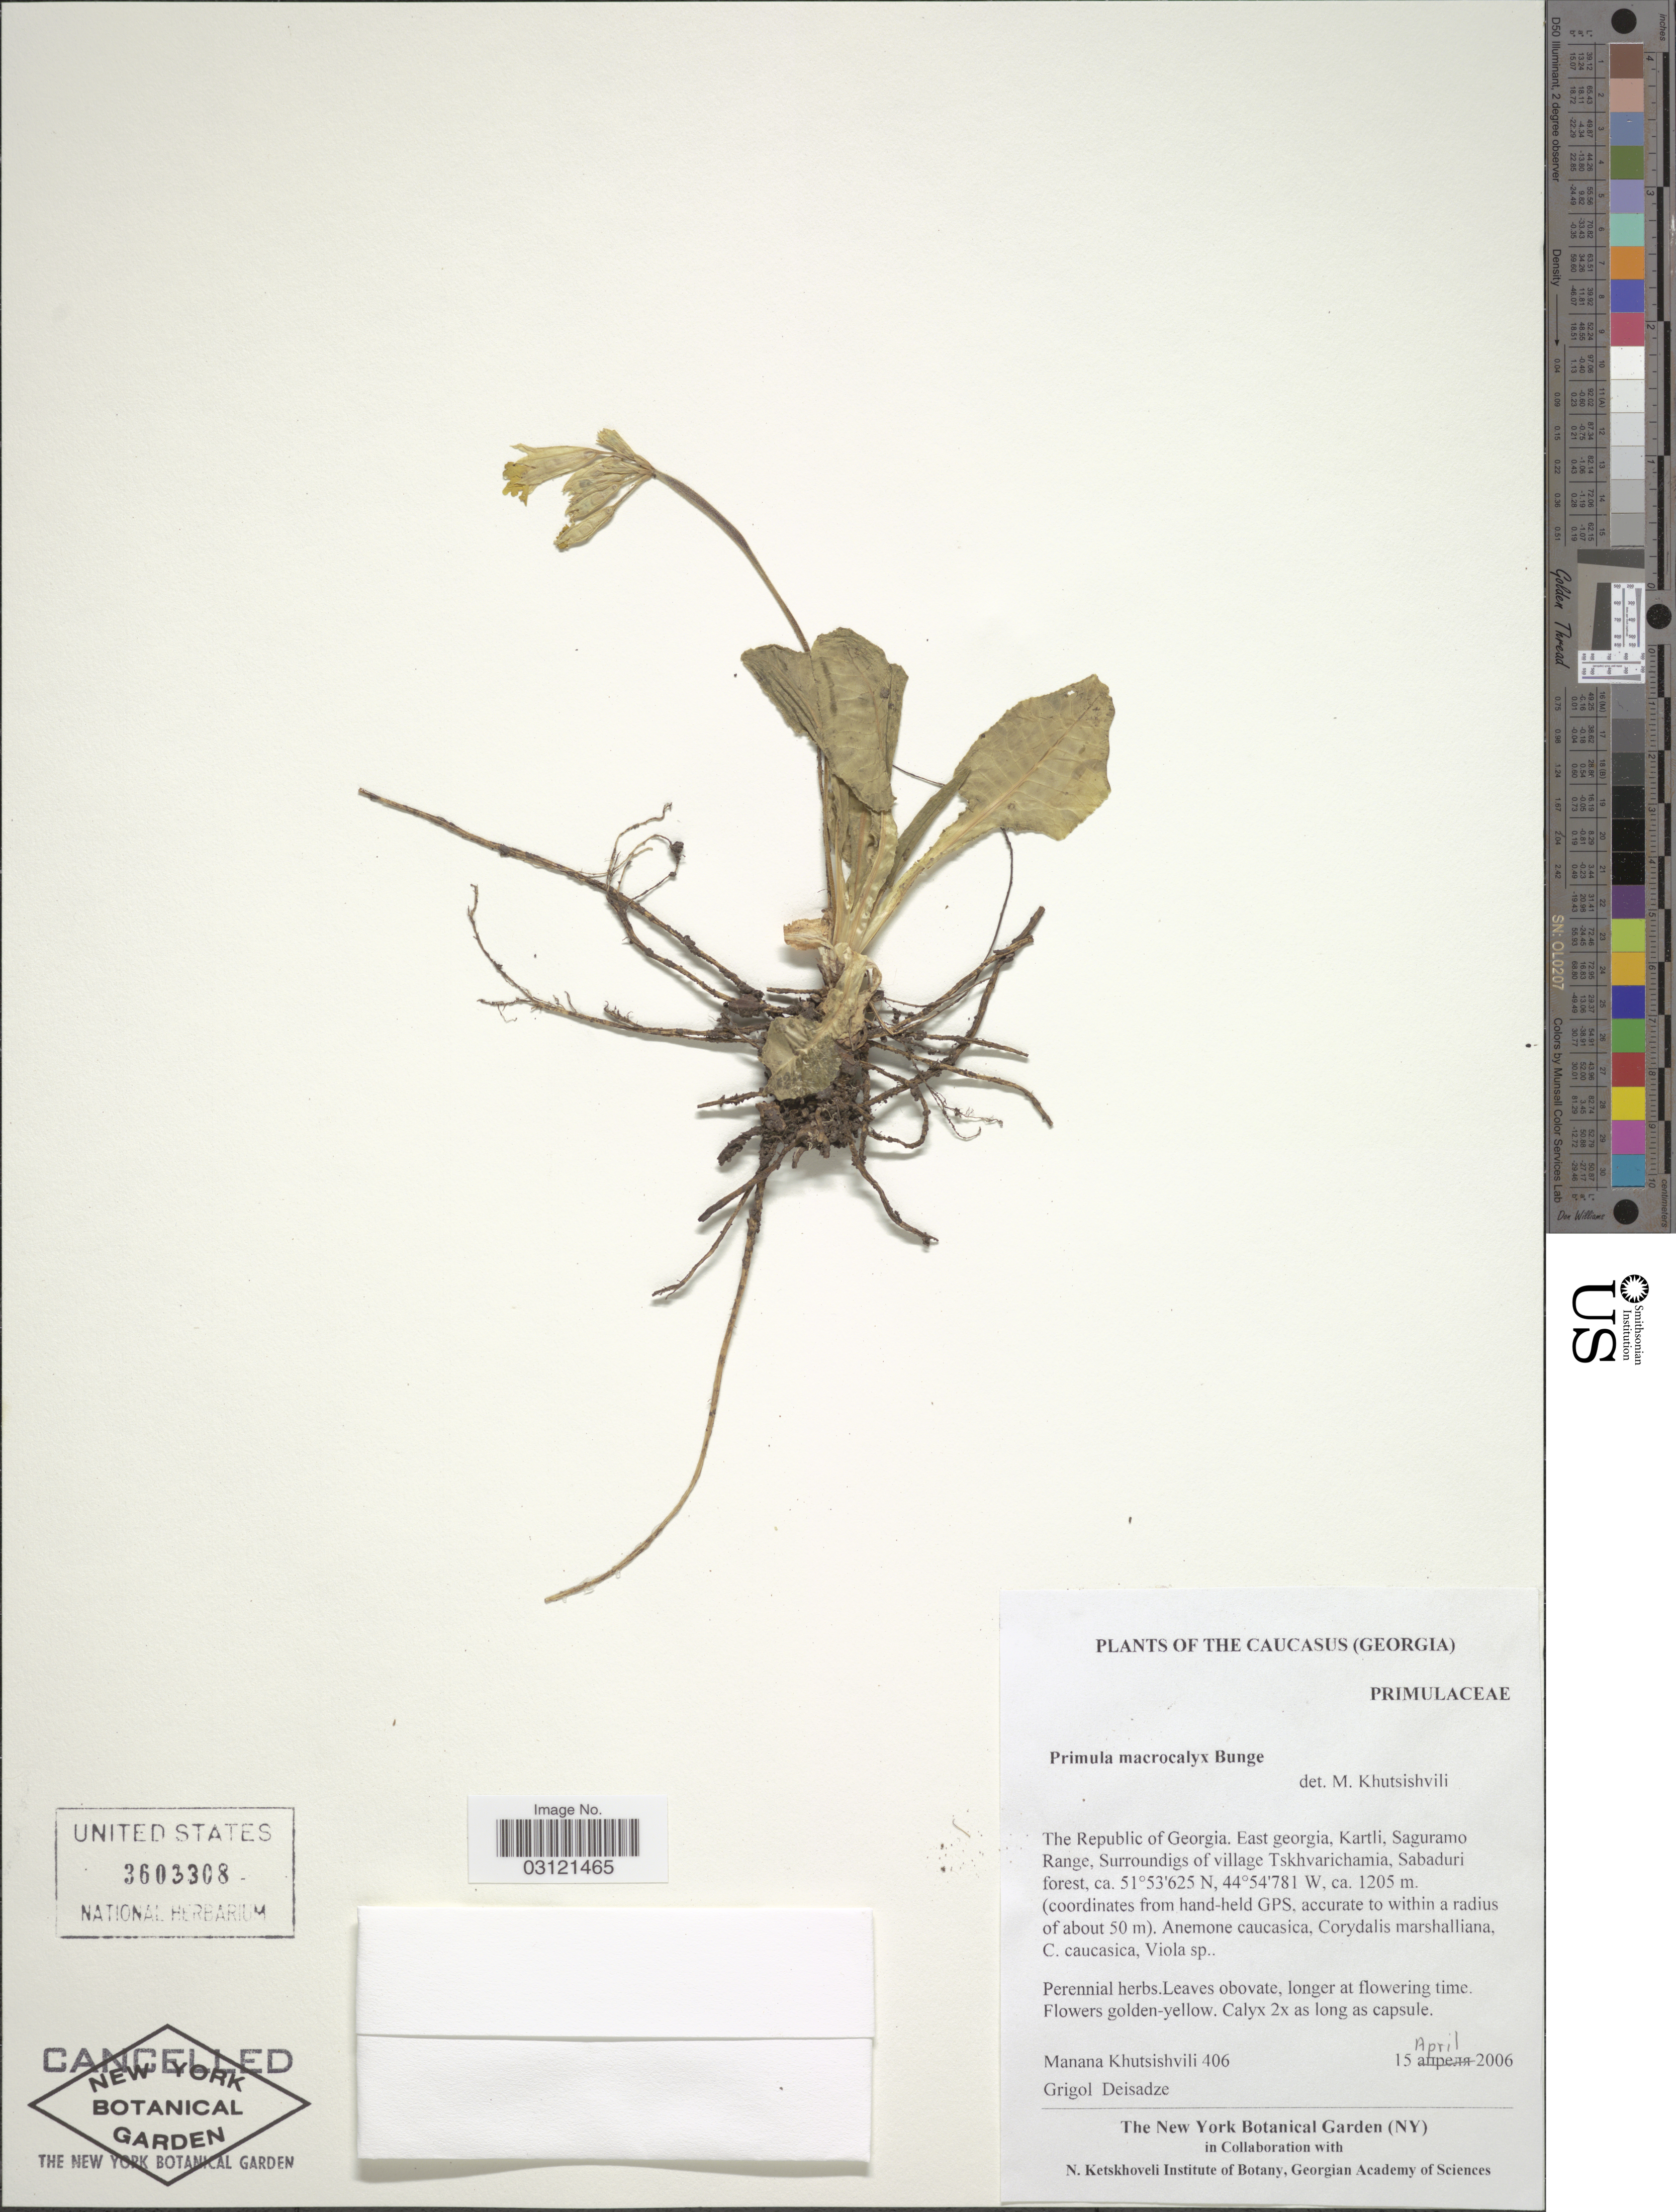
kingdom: Plantae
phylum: Tracheophyta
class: Magnoliopsida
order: Ericales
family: Primulaceae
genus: Primula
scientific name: Primula macrocalyx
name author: Bunge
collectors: M. Khutsishvili & G. Deisadze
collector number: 406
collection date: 2006-04-15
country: Georgia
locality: The Caucasus. The Republic of Georgia. East georgia, Kartli, Saguramo Range, Surroundigs of village Tskhvarichamia, Sabaduri forest.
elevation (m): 1205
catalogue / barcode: US 3603308